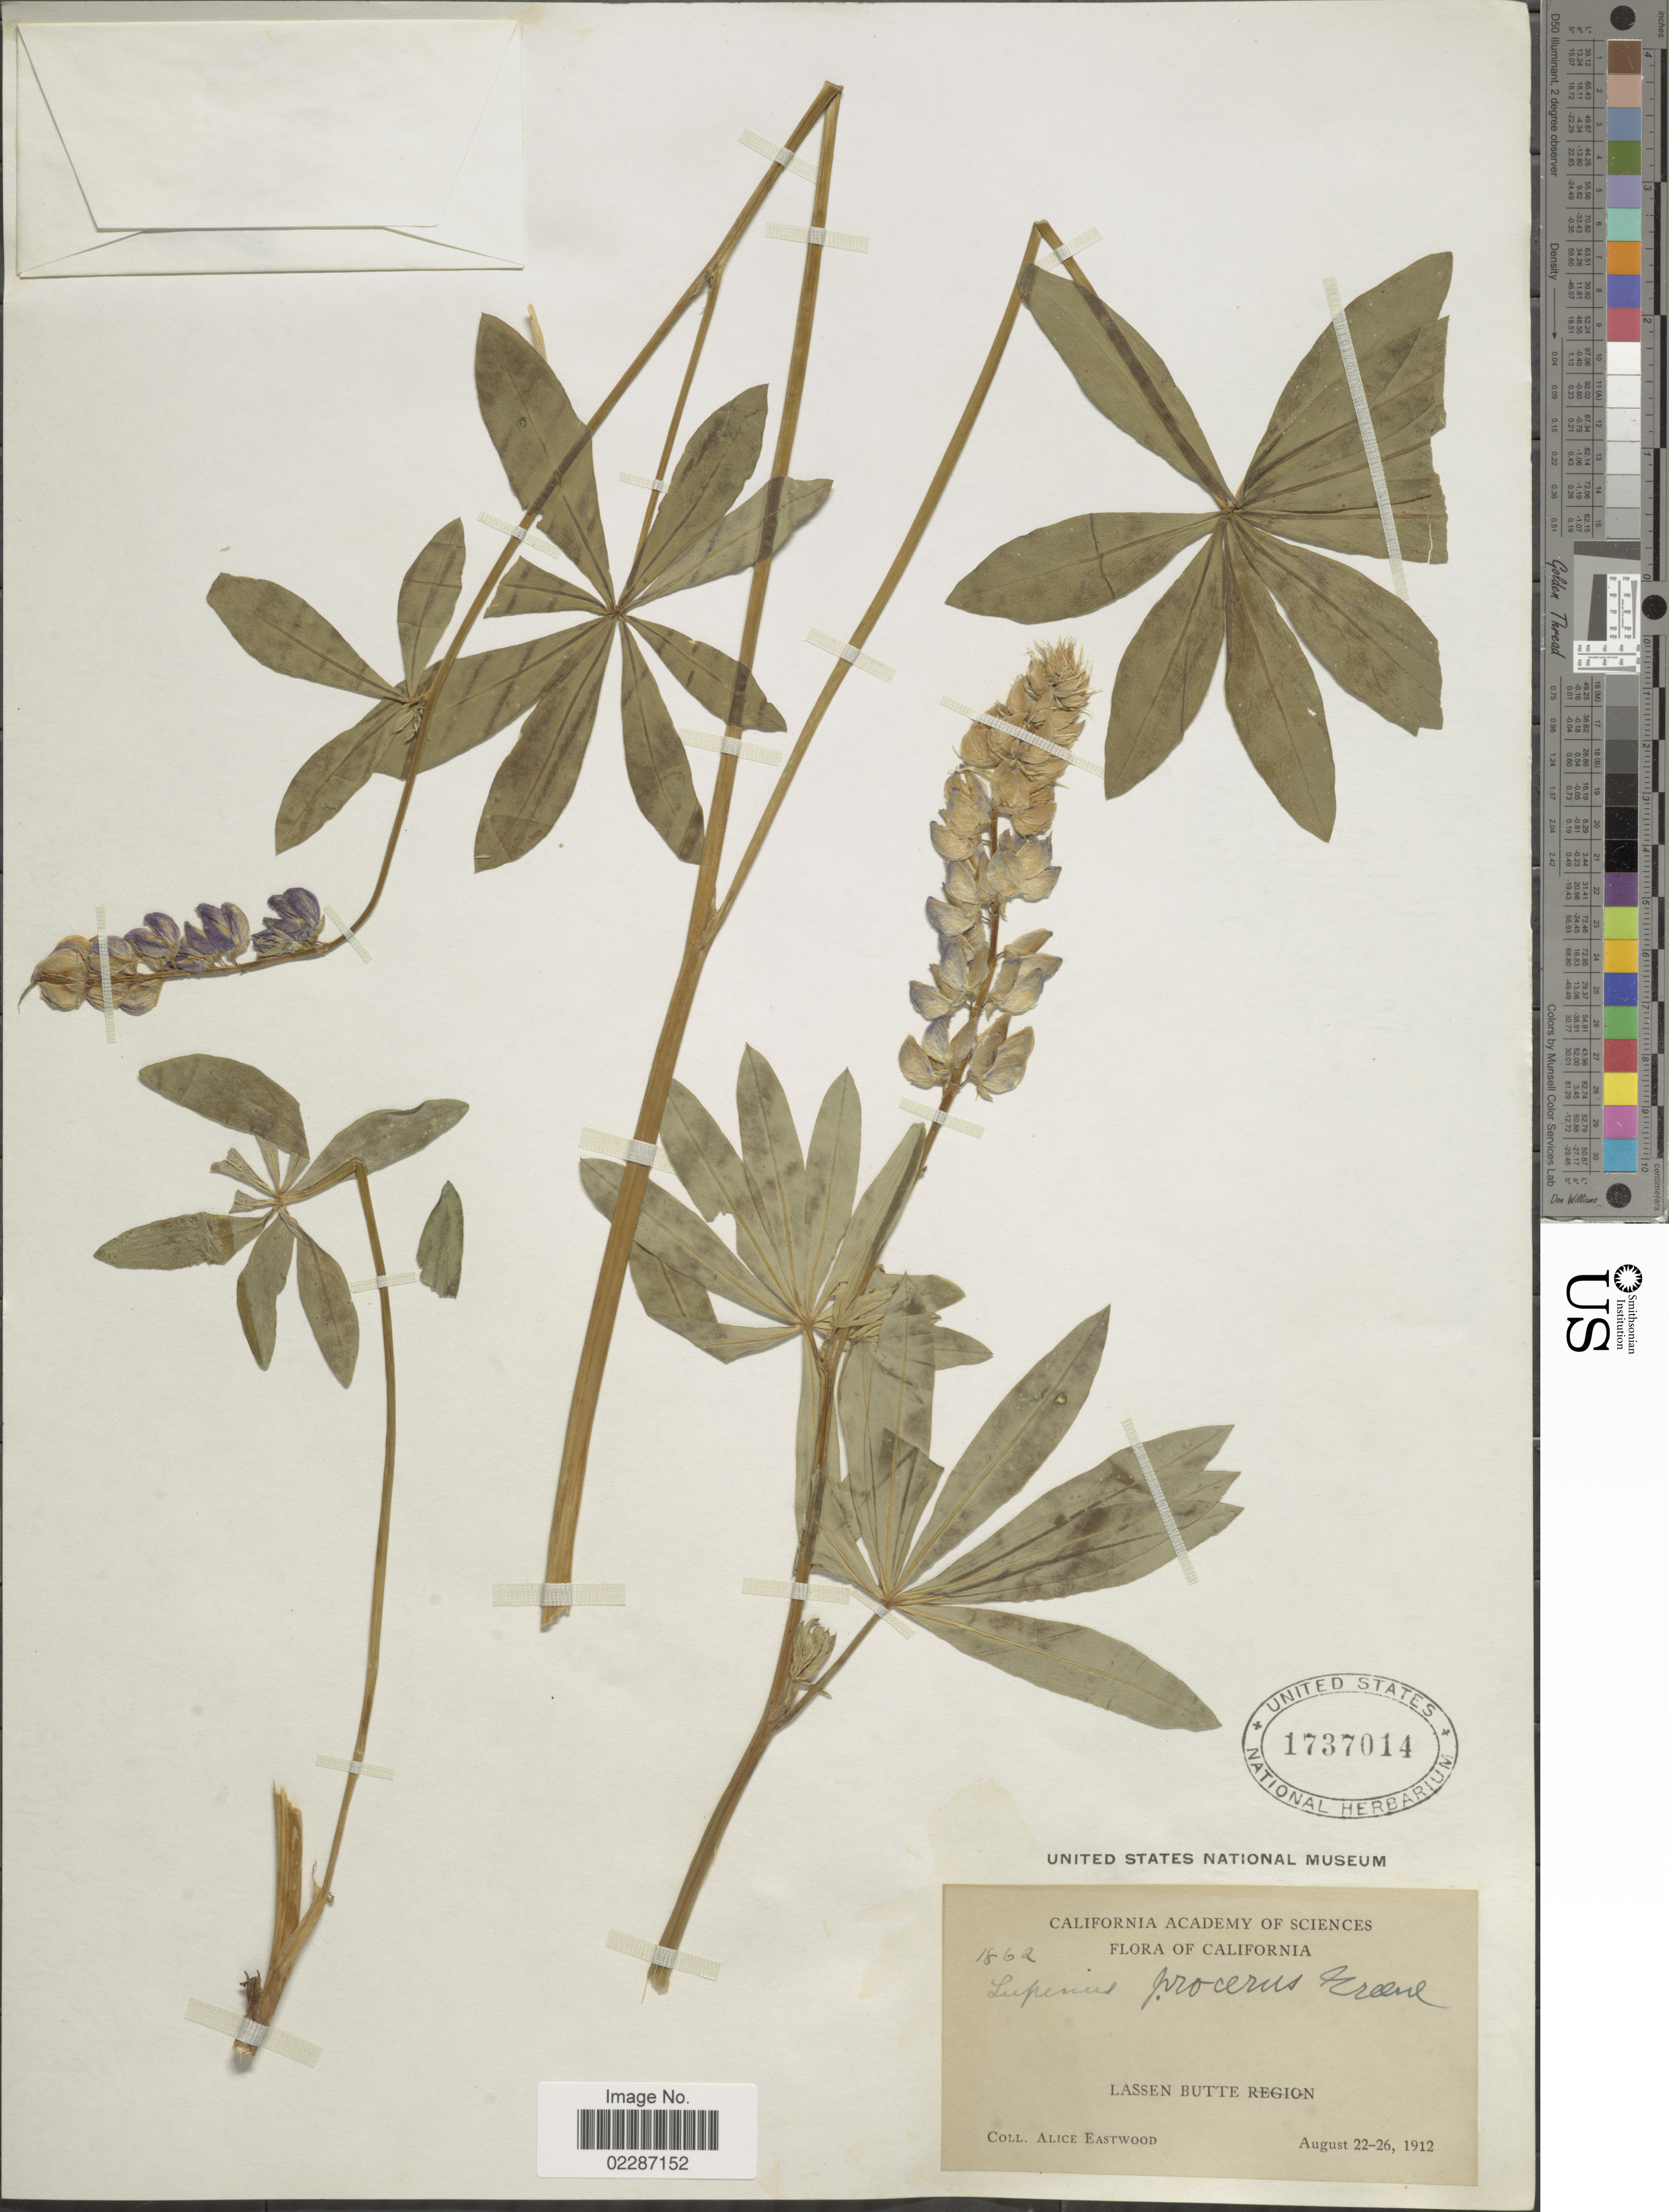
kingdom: Plantae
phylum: Tracheophyta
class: Magnoliopsida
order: Fabales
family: Fabaceae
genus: Lupinus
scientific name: Lupinus procerus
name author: Greene ex A. Heller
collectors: A. Eastwood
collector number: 1862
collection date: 1912-08-22/1912-08-26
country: United States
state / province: California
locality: Lassen Butte Region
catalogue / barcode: US 1737014